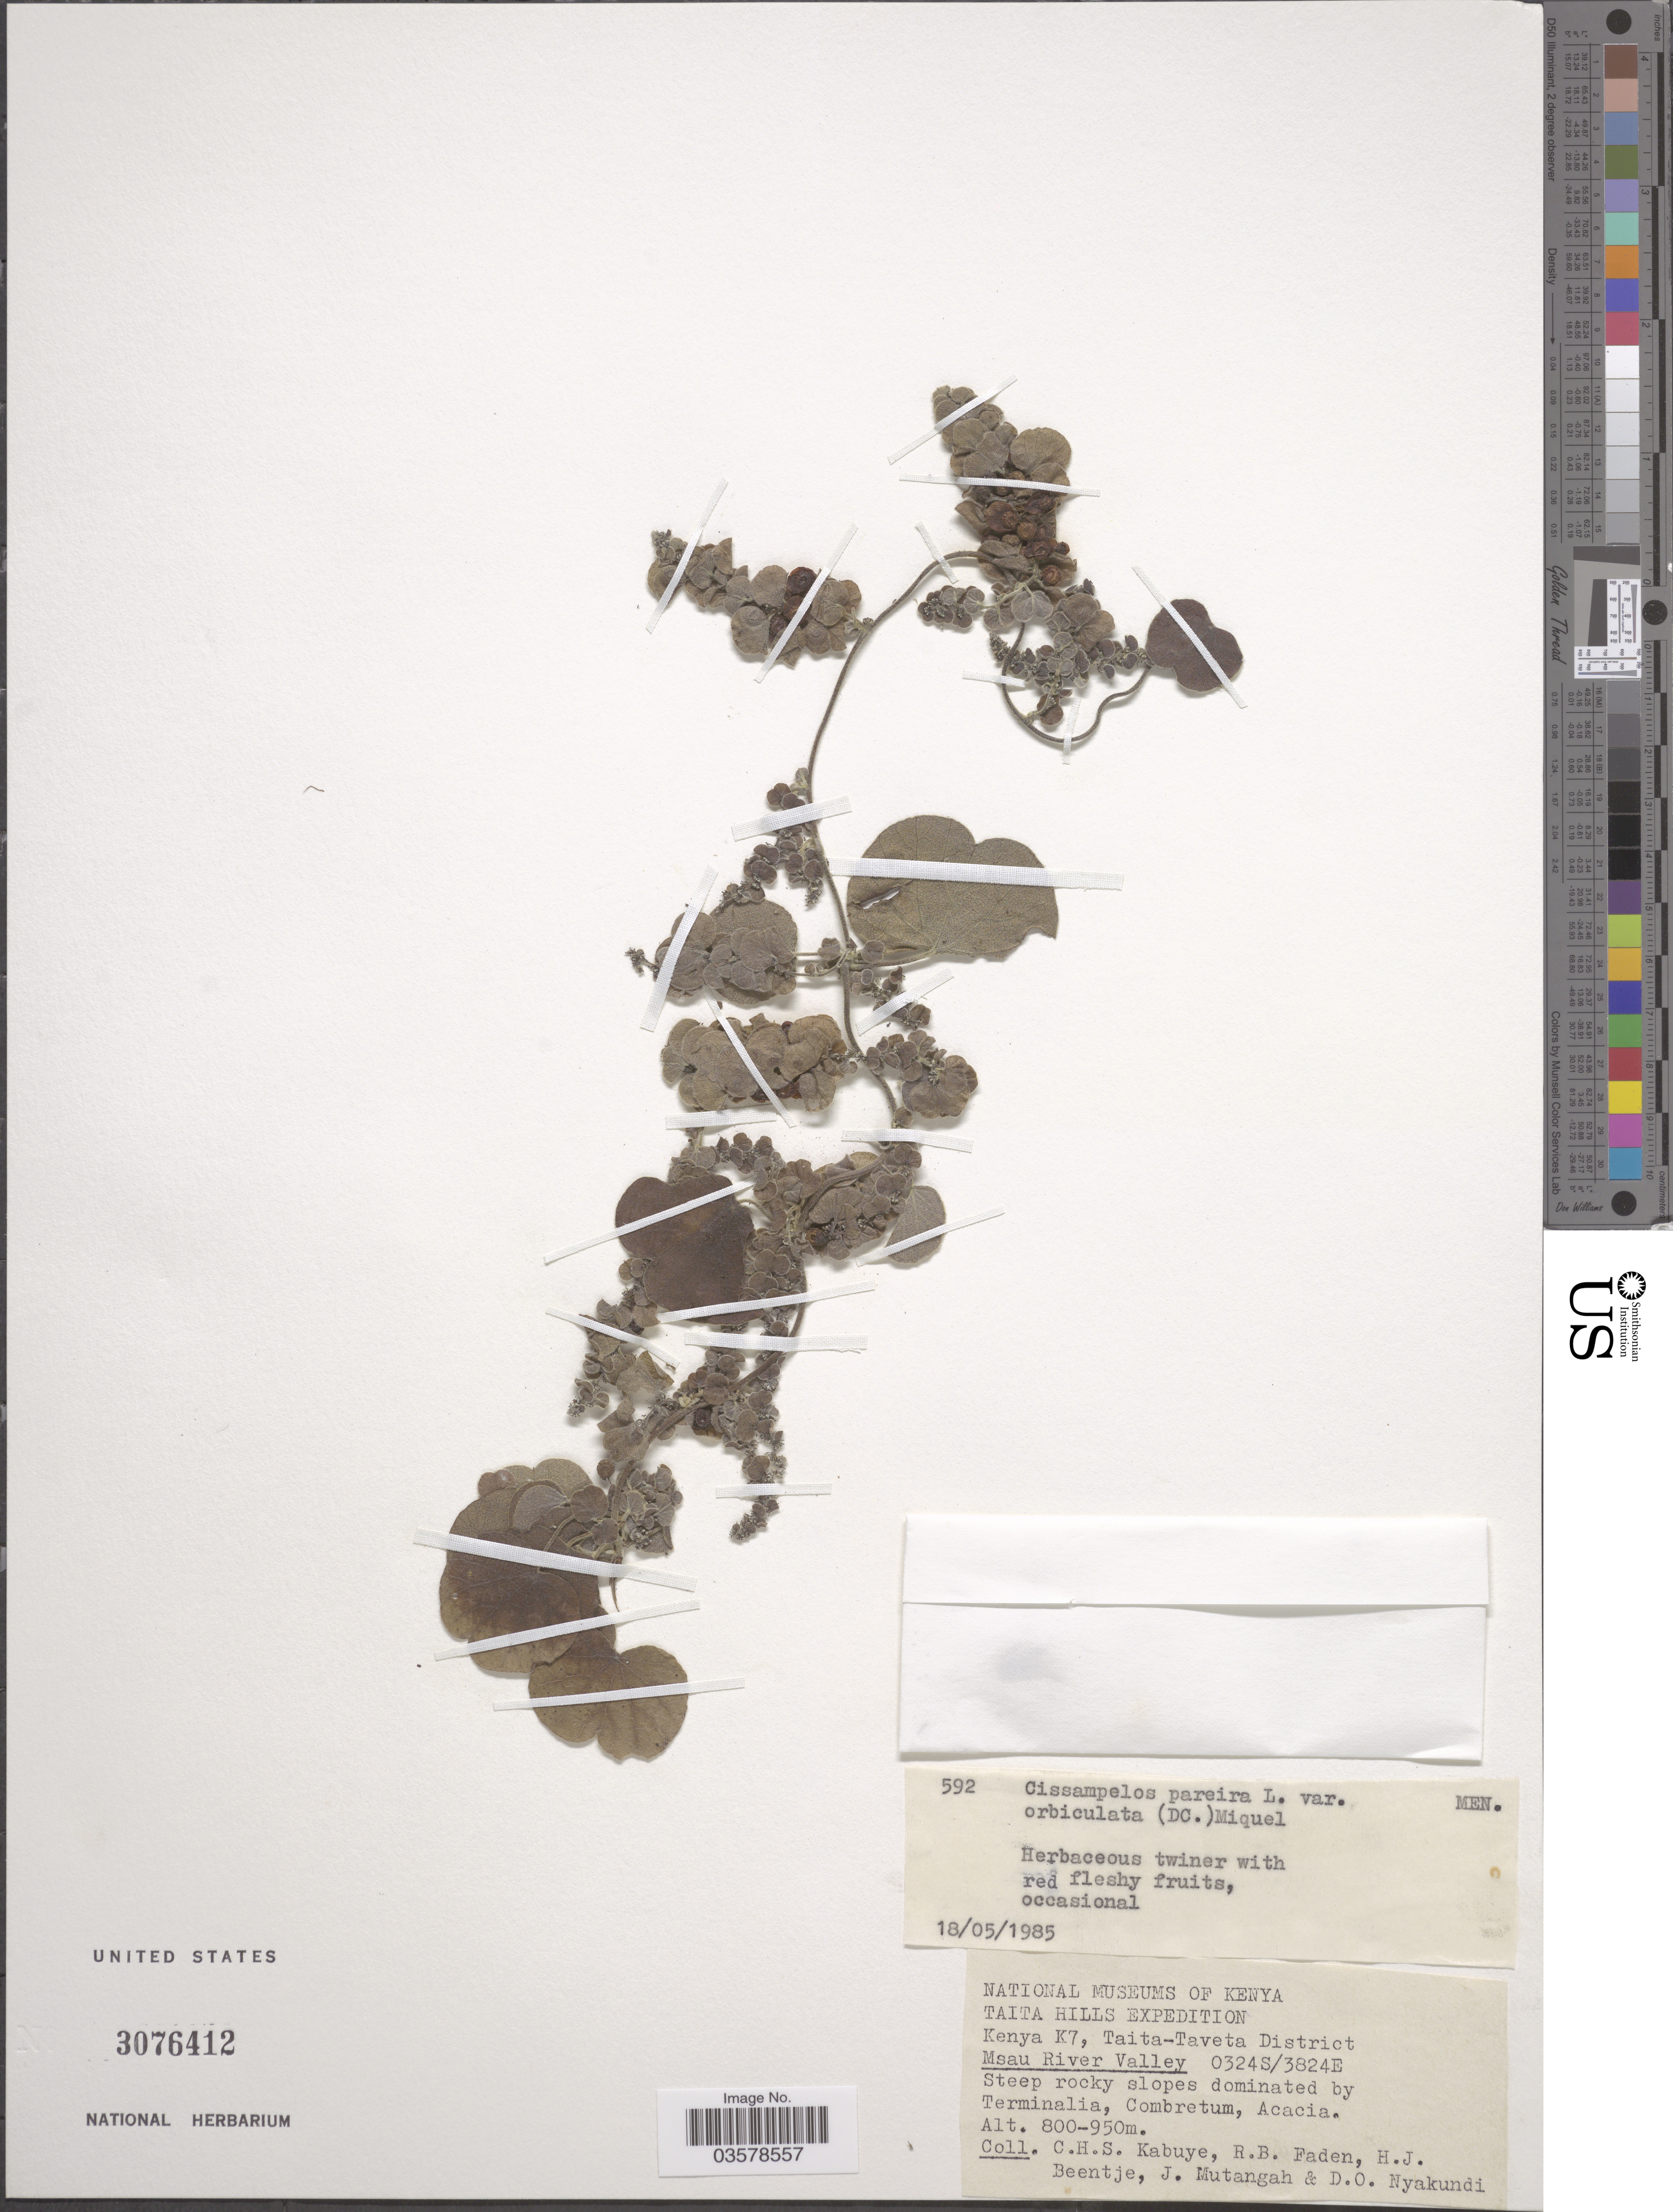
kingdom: Plantae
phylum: Tracheophyta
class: Magnoliopsida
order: Ranunculales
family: Menispermaceae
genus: Cissampelos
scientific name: Cissampelos pareira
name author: L.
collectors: C. Kabuye, R. B. Faden, H. J. Beentje, J. Mutangah & D. Nyakundi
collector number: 592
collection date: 1985-05-18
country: Kenya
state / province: Taita Taveta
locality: Taita Hills. Kenya K7, Taita-Taveta District. Msau River Valley.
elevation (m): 800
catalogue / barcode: US 3076412